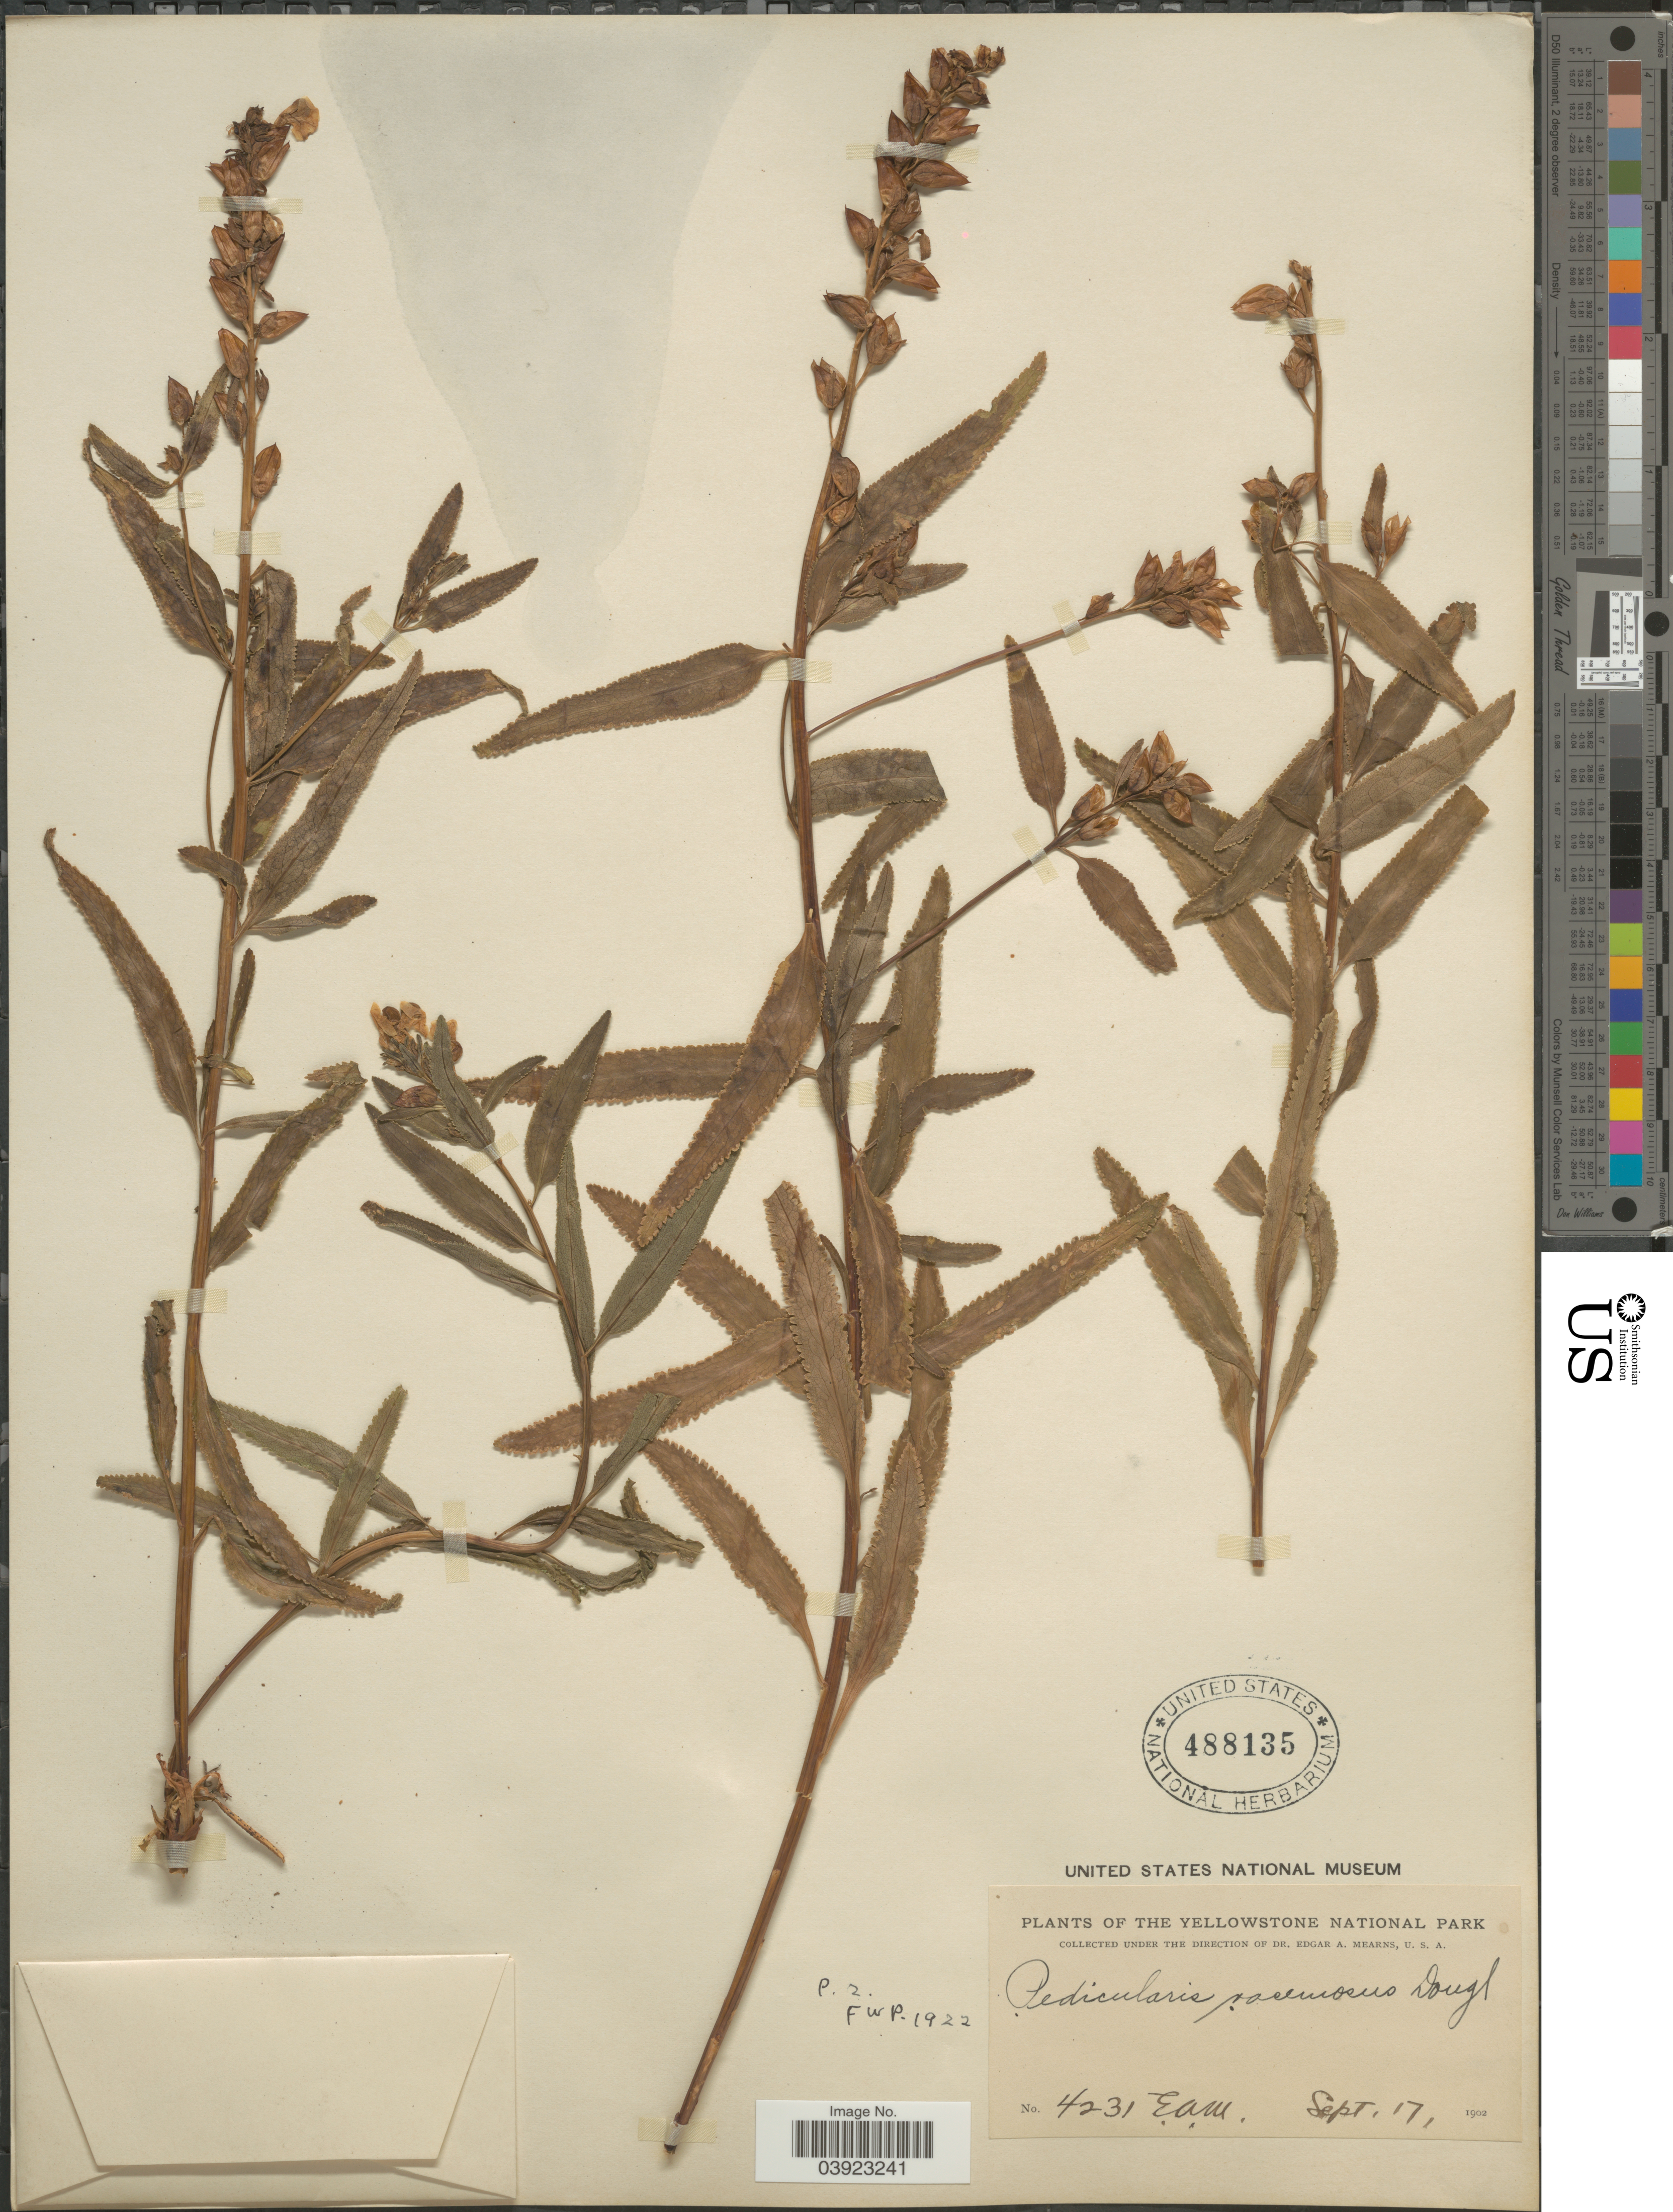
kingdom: Plantae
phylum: Tracheophyta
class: Magnoliopsida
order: Lamiales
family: Orobanchaceae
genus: Pedicularis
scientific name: Pedicularis racemosa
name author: Douglas ex Benth.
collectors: E. A. Mearns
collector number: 4231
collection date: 1902-09-17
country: United States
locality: The Yellowstone National Park.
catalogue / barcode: US 488135